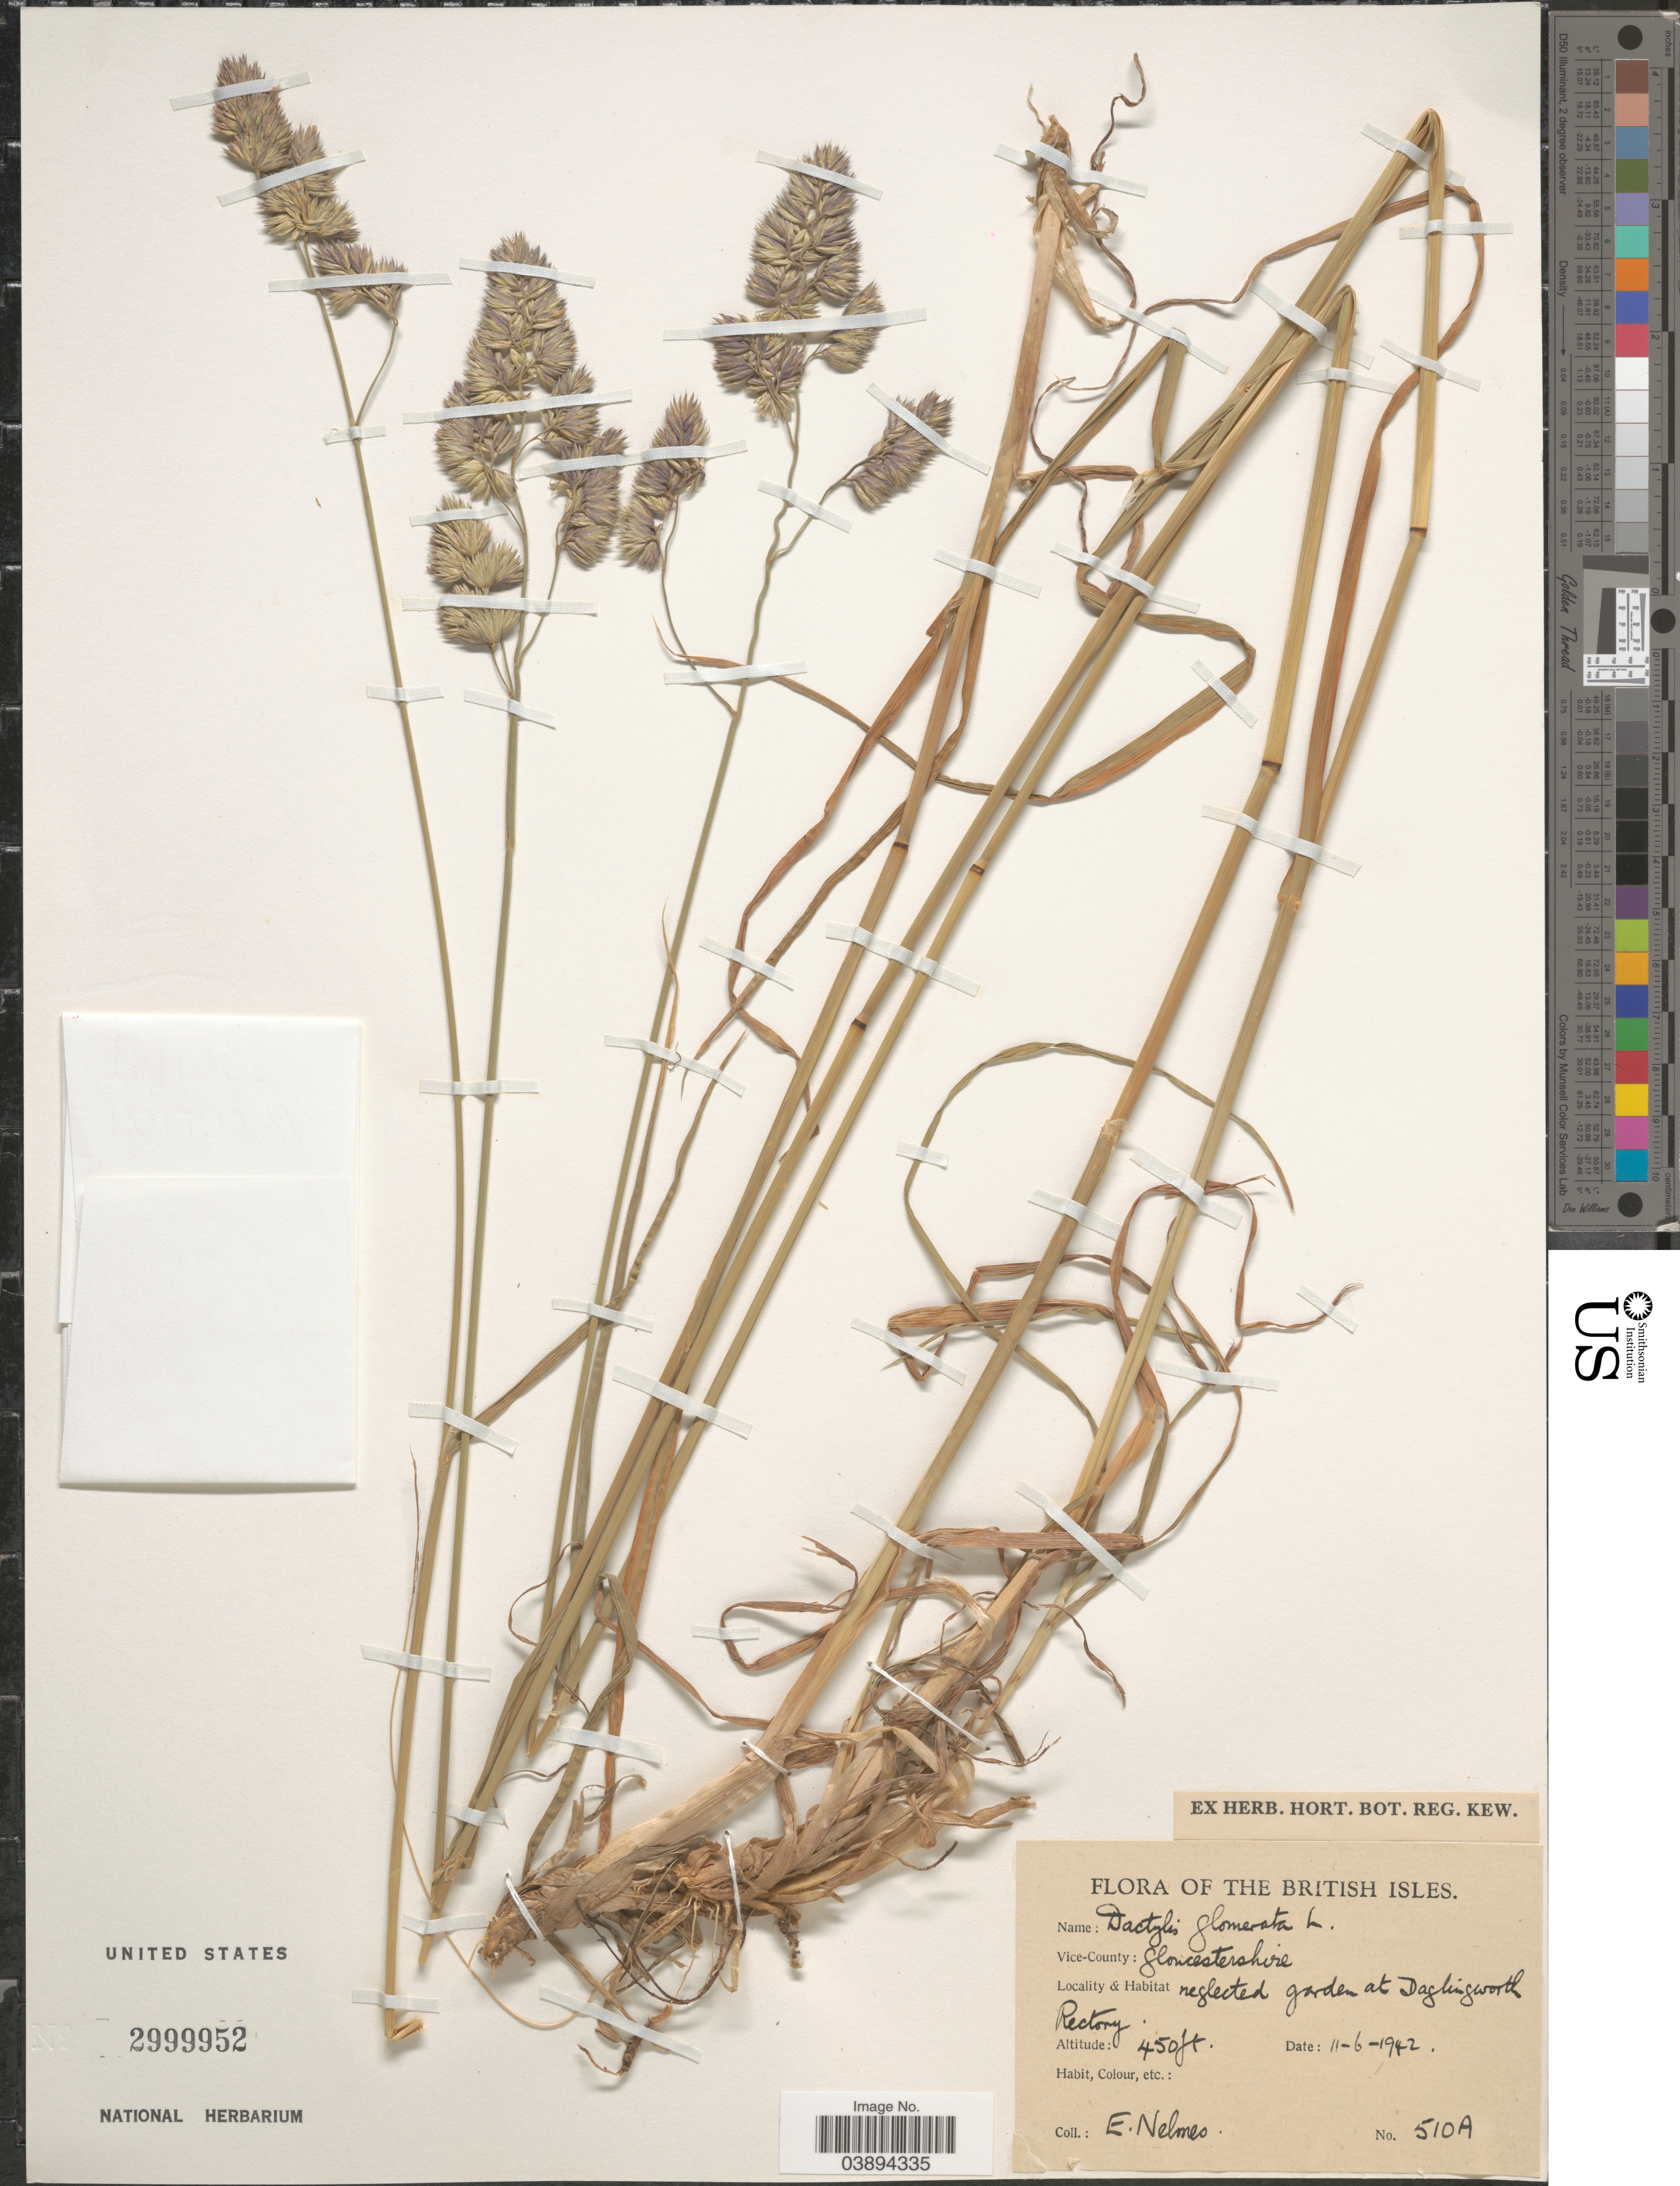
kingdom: Plantae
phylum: Tracheophyta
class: Liliopsida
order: Poales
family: Poaceae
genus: Dactylis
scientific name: Dactylis glomerata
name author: L.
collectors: E. Nelmes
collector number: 510A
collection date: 1942-06-11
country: United Kingdom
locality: The British Isles. Vice-County: Gloucestershire. Neglected garden at Daglingworth Rectory.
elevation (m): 137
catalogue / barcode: US 2999952